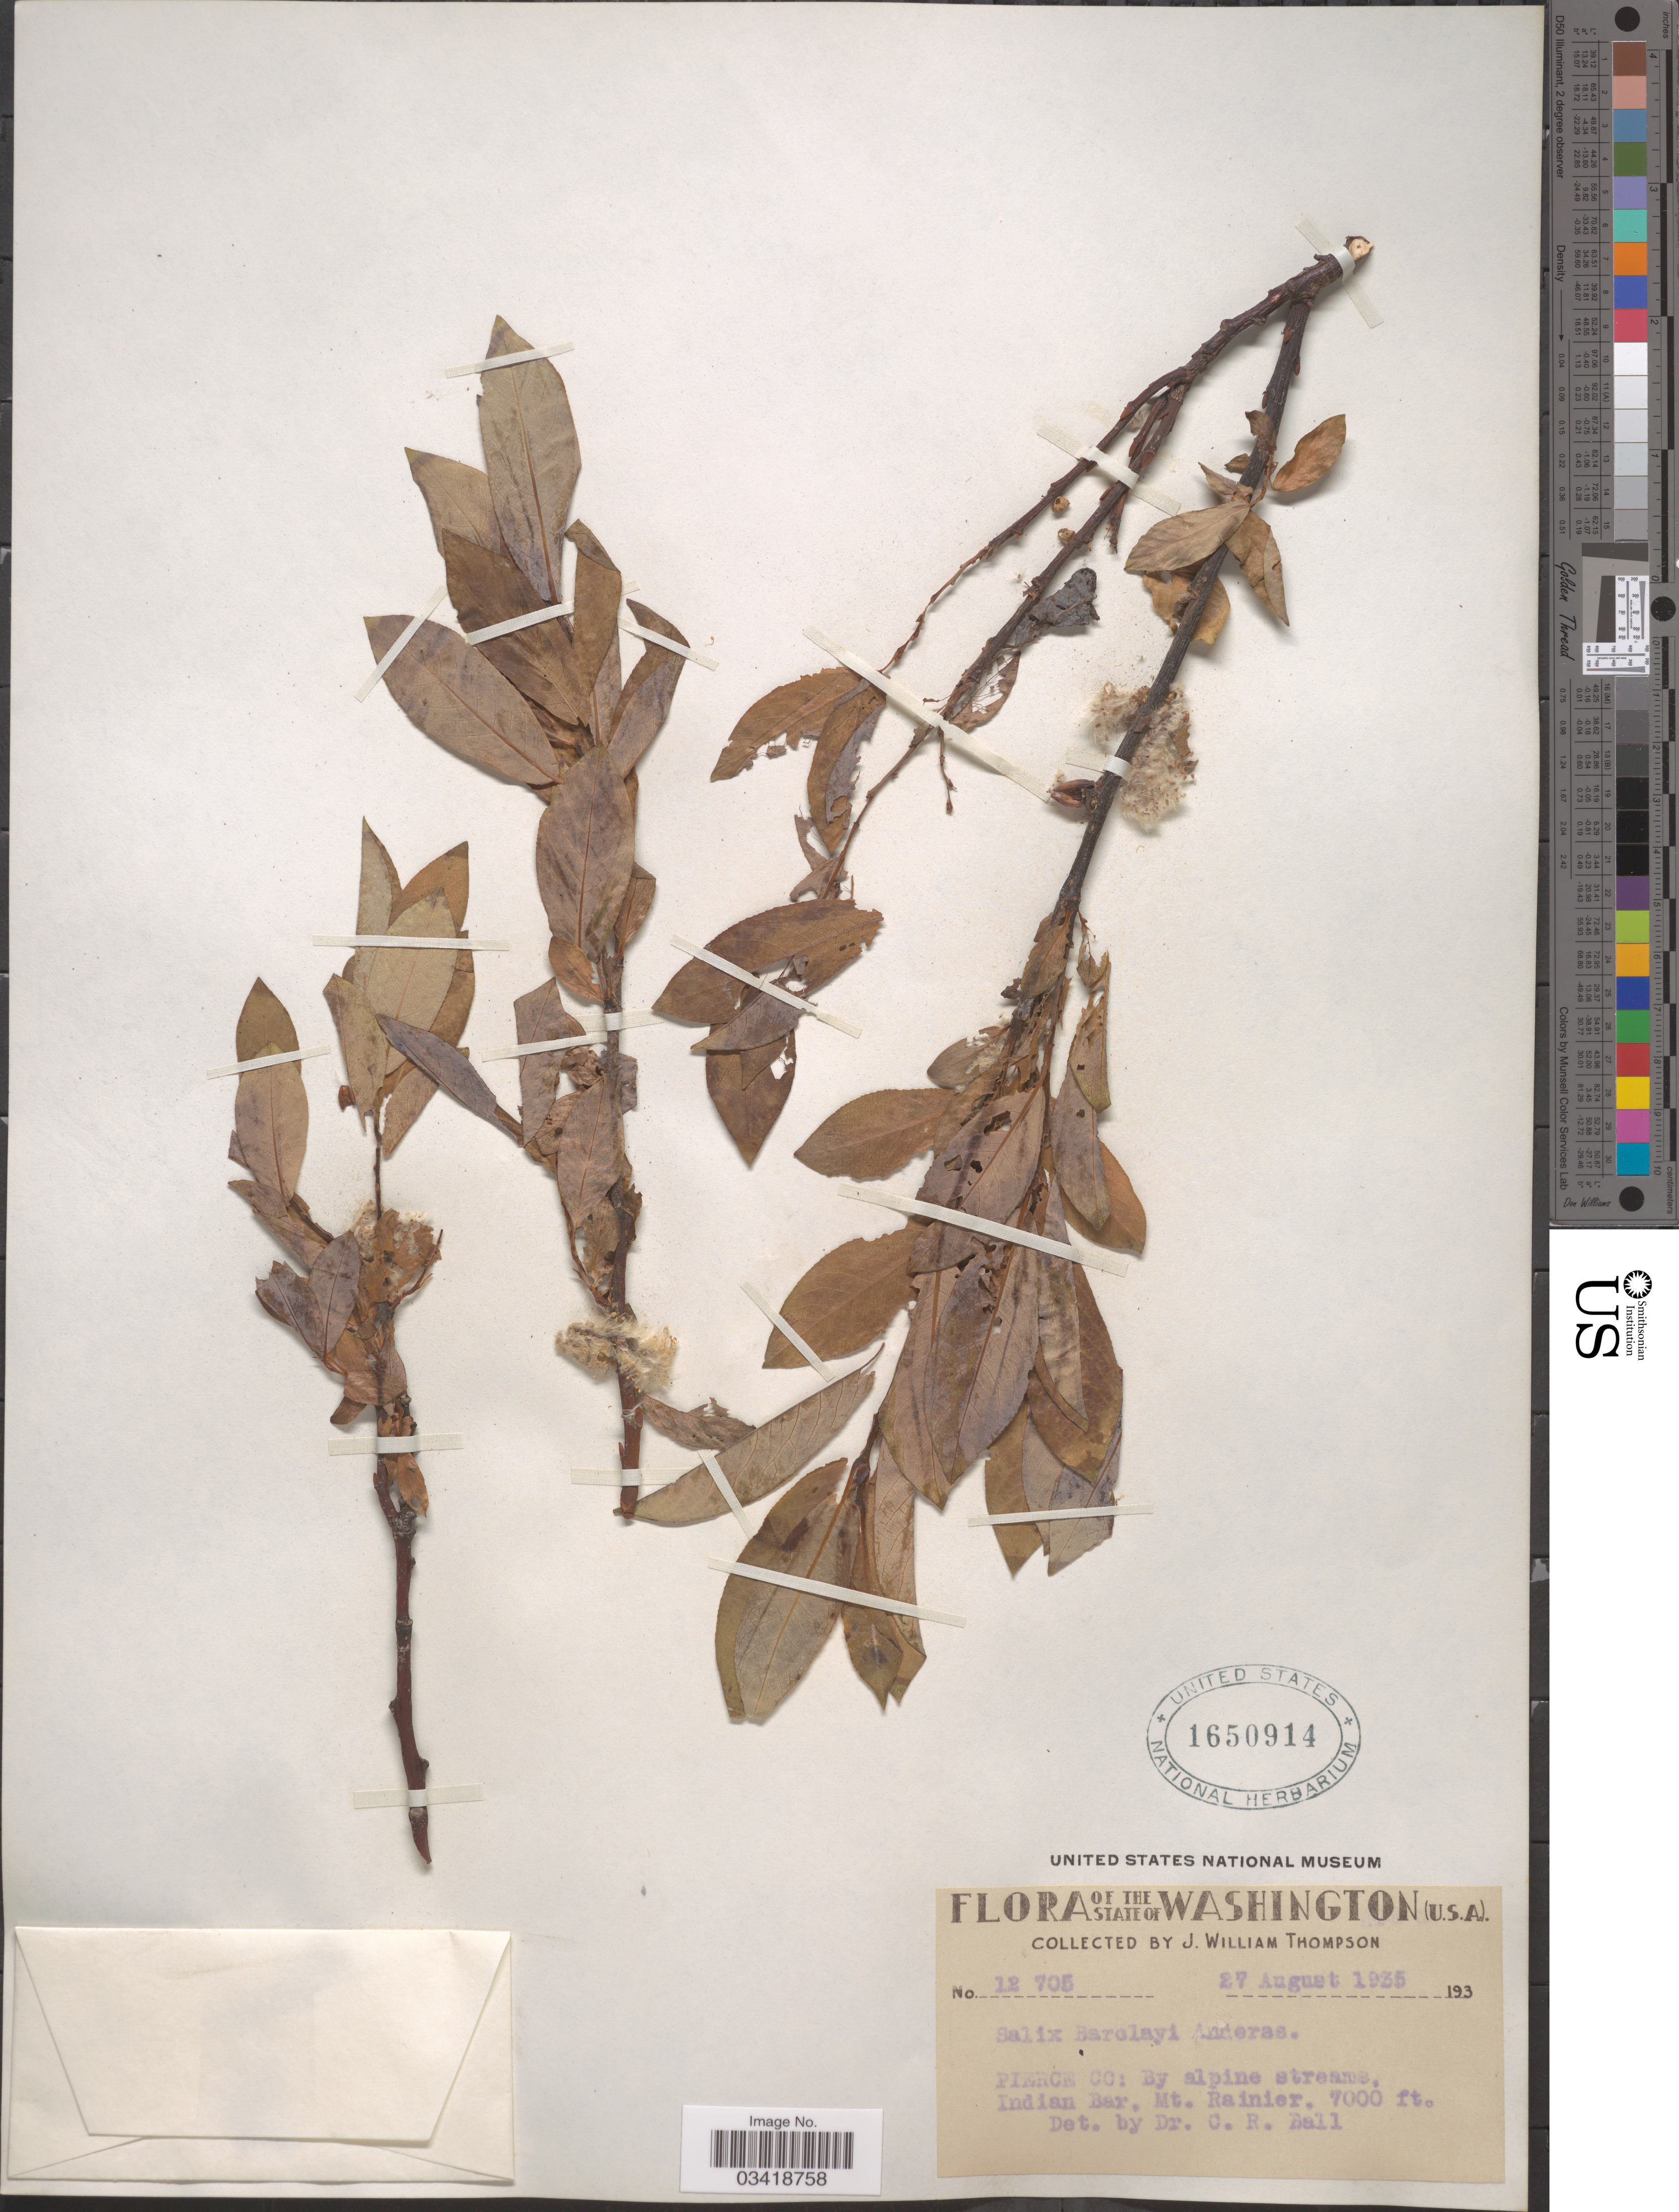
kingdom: Plantae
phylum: Tracheophyta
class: Magnoliopsida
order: Malpighiales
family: Salicaceae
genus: Salix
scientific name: Salix barclayi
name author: Andersson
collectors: J. W. Thompson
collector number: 12705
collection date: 1935-08-27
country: United States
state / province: Washington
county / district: Pierce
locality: Pierce Co: By alpine streams. Indian Bar, Mt. Rainier.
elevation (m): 2134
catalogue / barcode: US 1650914